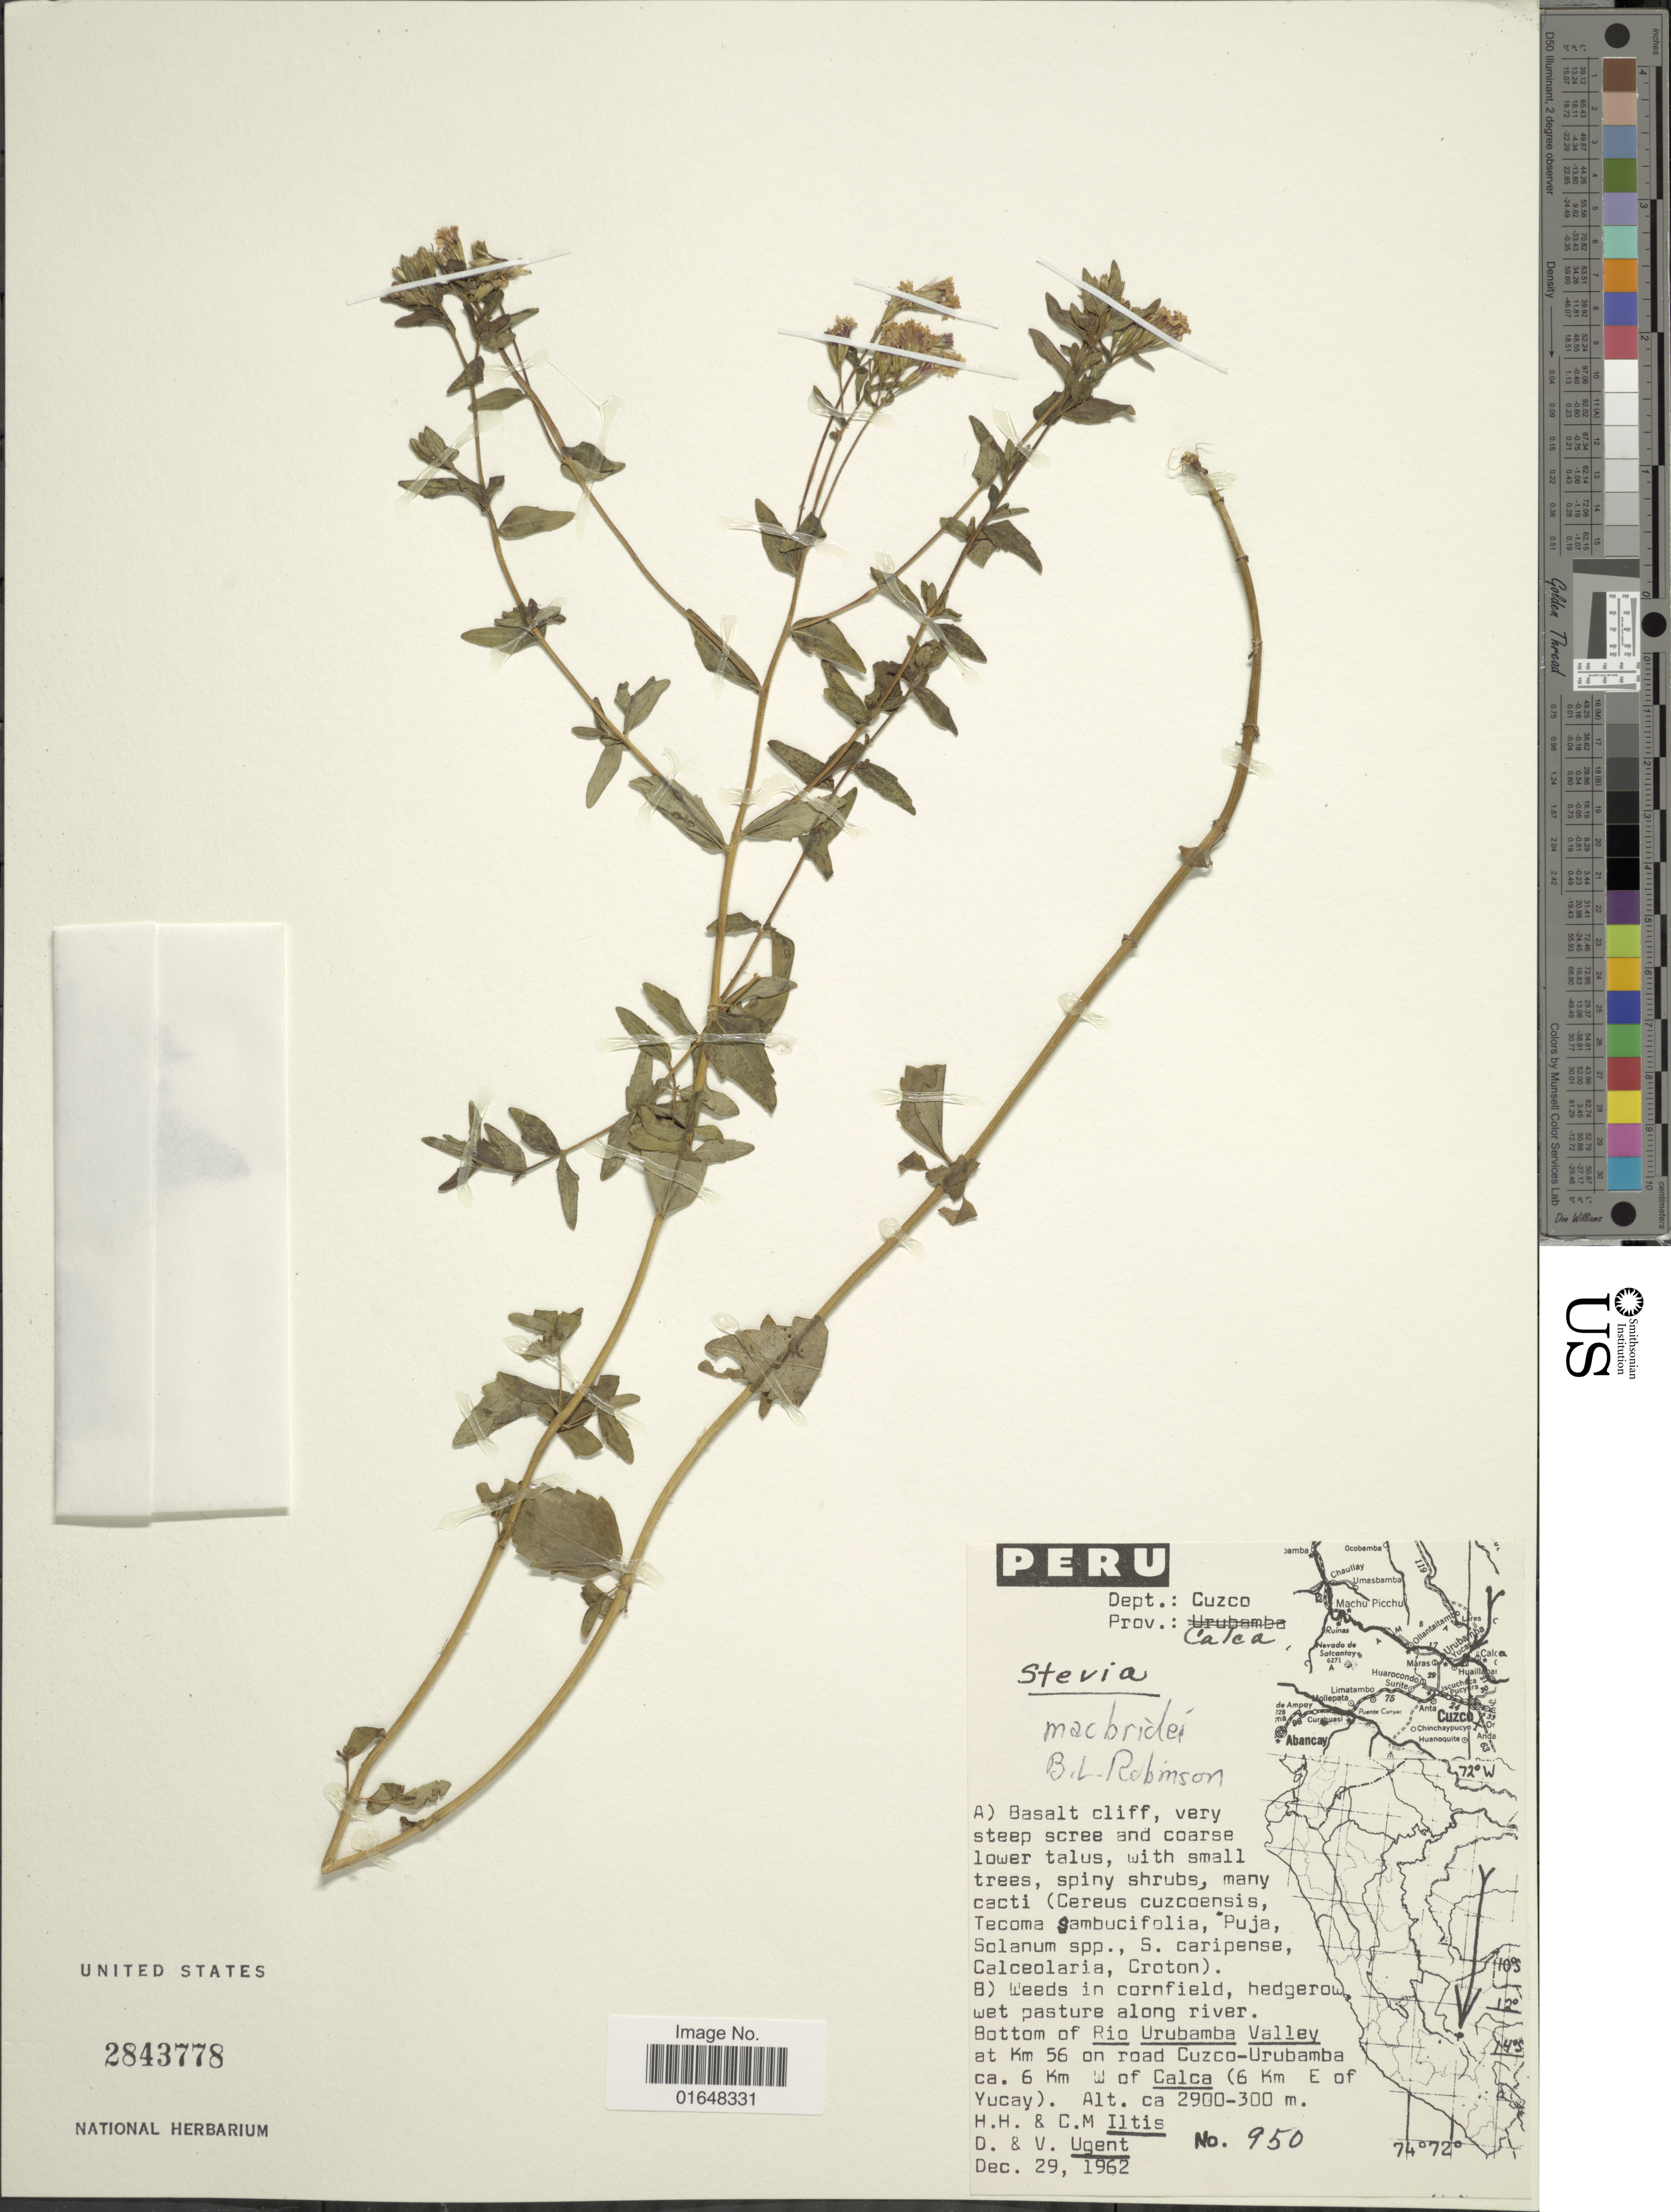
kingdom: Plantae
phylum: Tracheophyta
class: Magnoliopsida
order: Asterales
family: Asteraceae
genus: Stevia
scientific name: Stevia macbridei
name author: B.L. Rob.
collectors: H. H. Iltis, C. M Iltis, D. Ugent & V. Ugent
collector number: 950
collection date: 1962-12-29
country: Peru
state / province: Cusco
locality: Dept.: Cuzco. Prov.: Calca. Bottom of Rio Urubamba Valley at Km 56 on road Cuzco-Urubamba ca. 6 Km W of Calca (6 Km E of Yucay)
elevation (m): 2900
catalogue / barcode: US 2843778